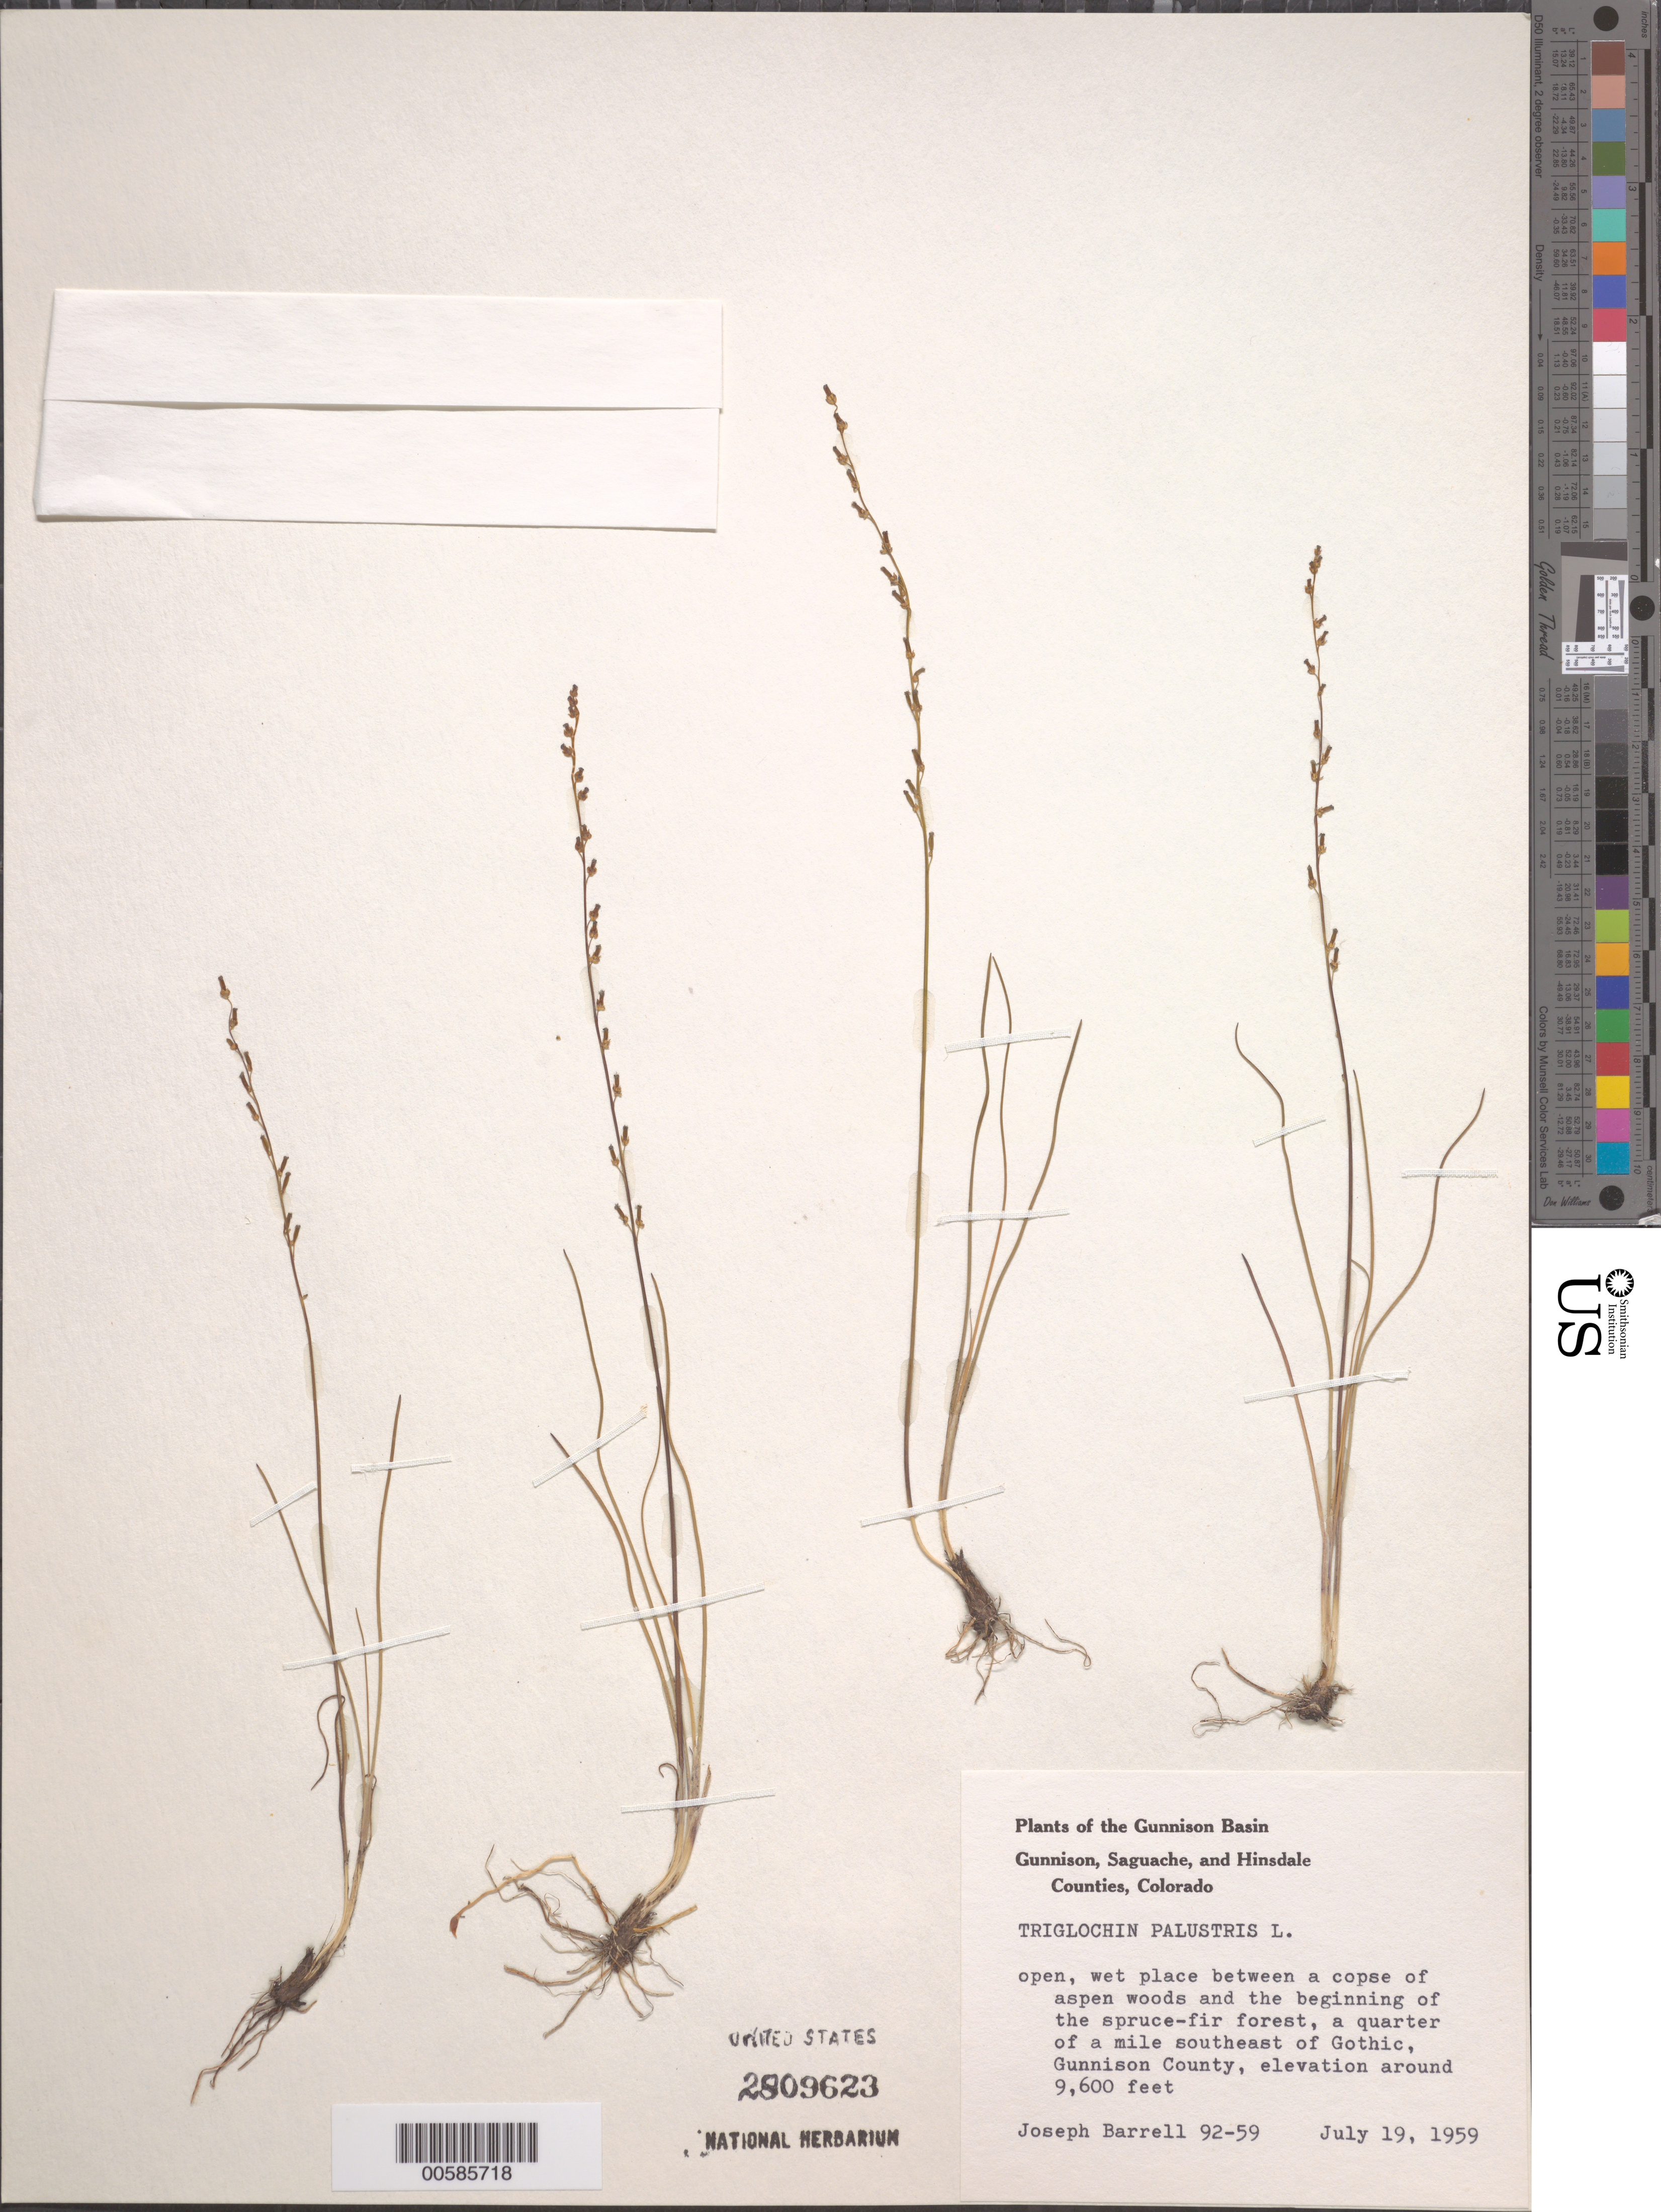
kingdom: Plantae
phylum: Tracheophyta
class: Liliopsida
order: Alismatales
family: Juncaginaceae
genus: Triglochin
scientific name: Triglochin palustris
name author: L.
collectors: J. Barrell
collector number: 92-59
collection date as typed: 19 Jul 1959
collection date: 1959-07-19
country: United States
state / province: Colorado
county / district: Gunnison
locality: SE of Gothic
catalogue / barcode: US 2809623